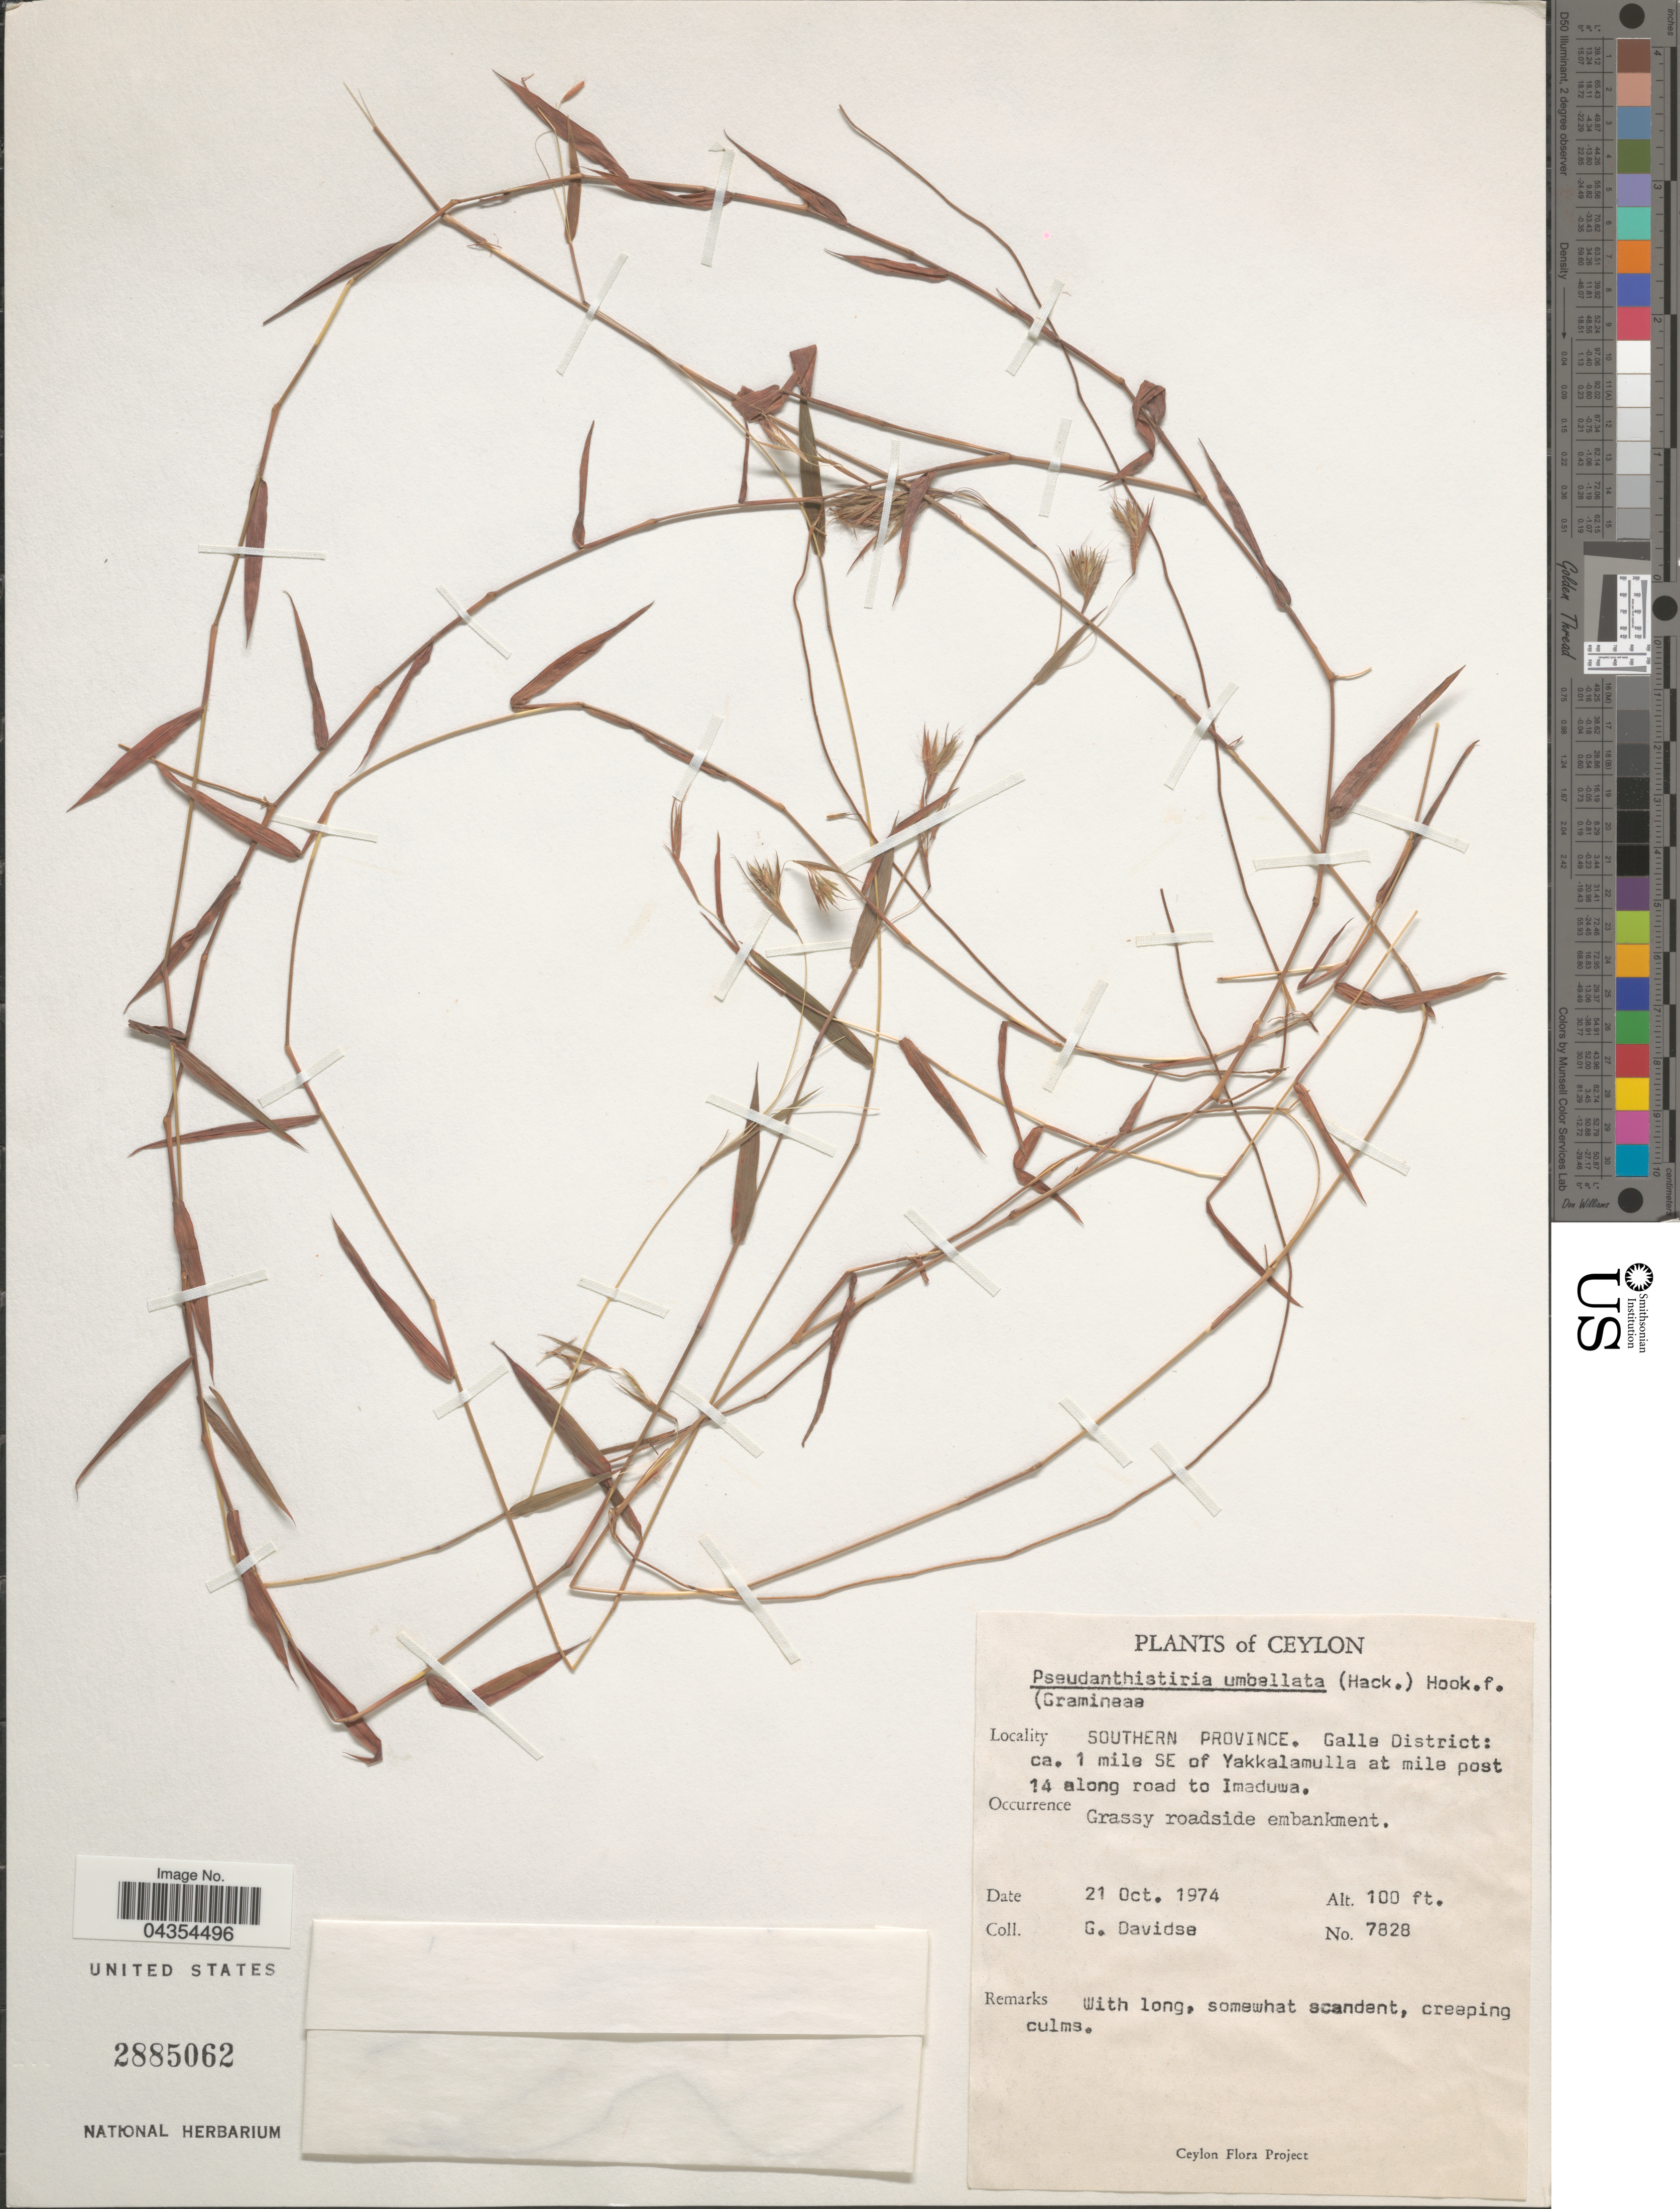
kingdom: Plantae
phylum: Tracheophyta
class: Liliopsida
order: Poales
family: Poaceae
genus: Pseudanthistiria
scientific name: Pseudanthistiria heteroclita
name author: (Roxb.) Hook. f.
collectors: G. Davidse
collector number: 7828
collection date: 1974-10-21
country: Sri Lanka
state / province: Southern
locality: Ceylon. Galle District: ca. 1 mile SE of Yakkalamulla at mile post 14 along road to Imaduwa. Grassy roadside embankment.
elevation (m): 30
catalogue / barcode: US 2885062